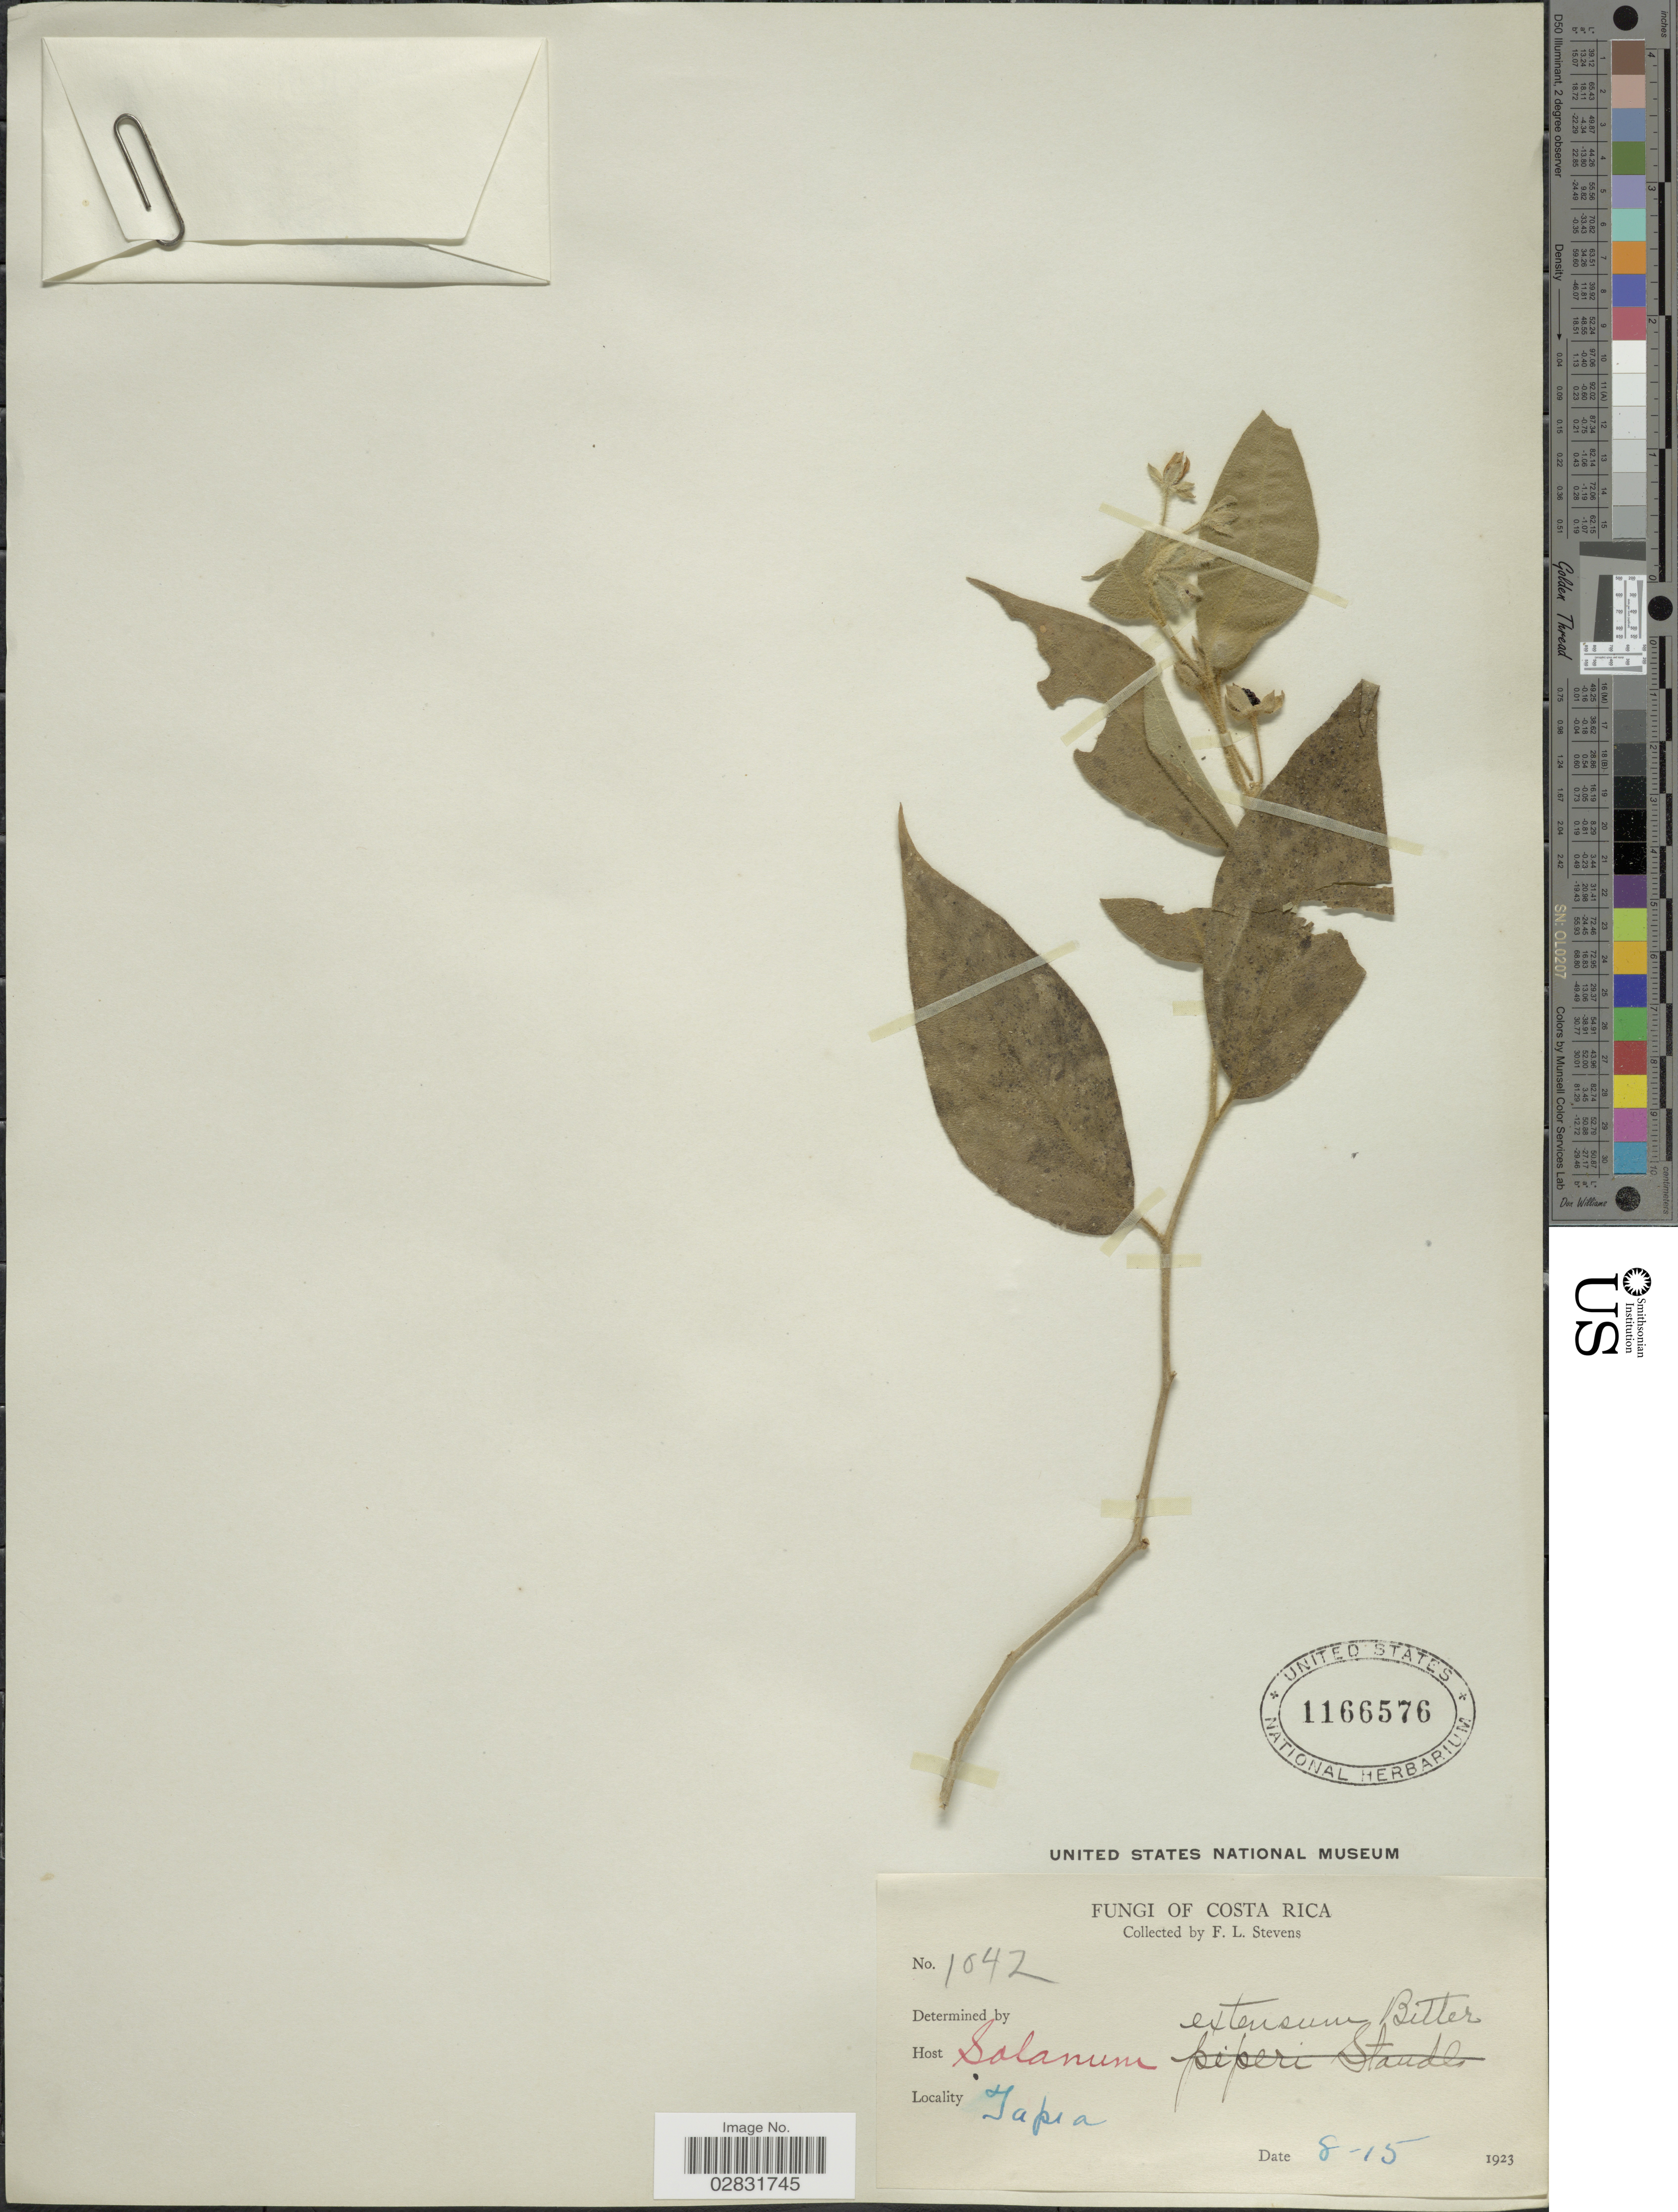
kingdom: Plantae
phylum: Tracheophyta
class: Magnoliopsida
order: Solanales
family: Solanaceae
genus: Solanum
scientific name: Solanum extensum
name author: Bitter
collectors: F. L. Stevens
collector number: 1042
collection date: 1923-08-15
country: Costa Rica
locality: Tapia.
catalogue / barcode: US 1166576